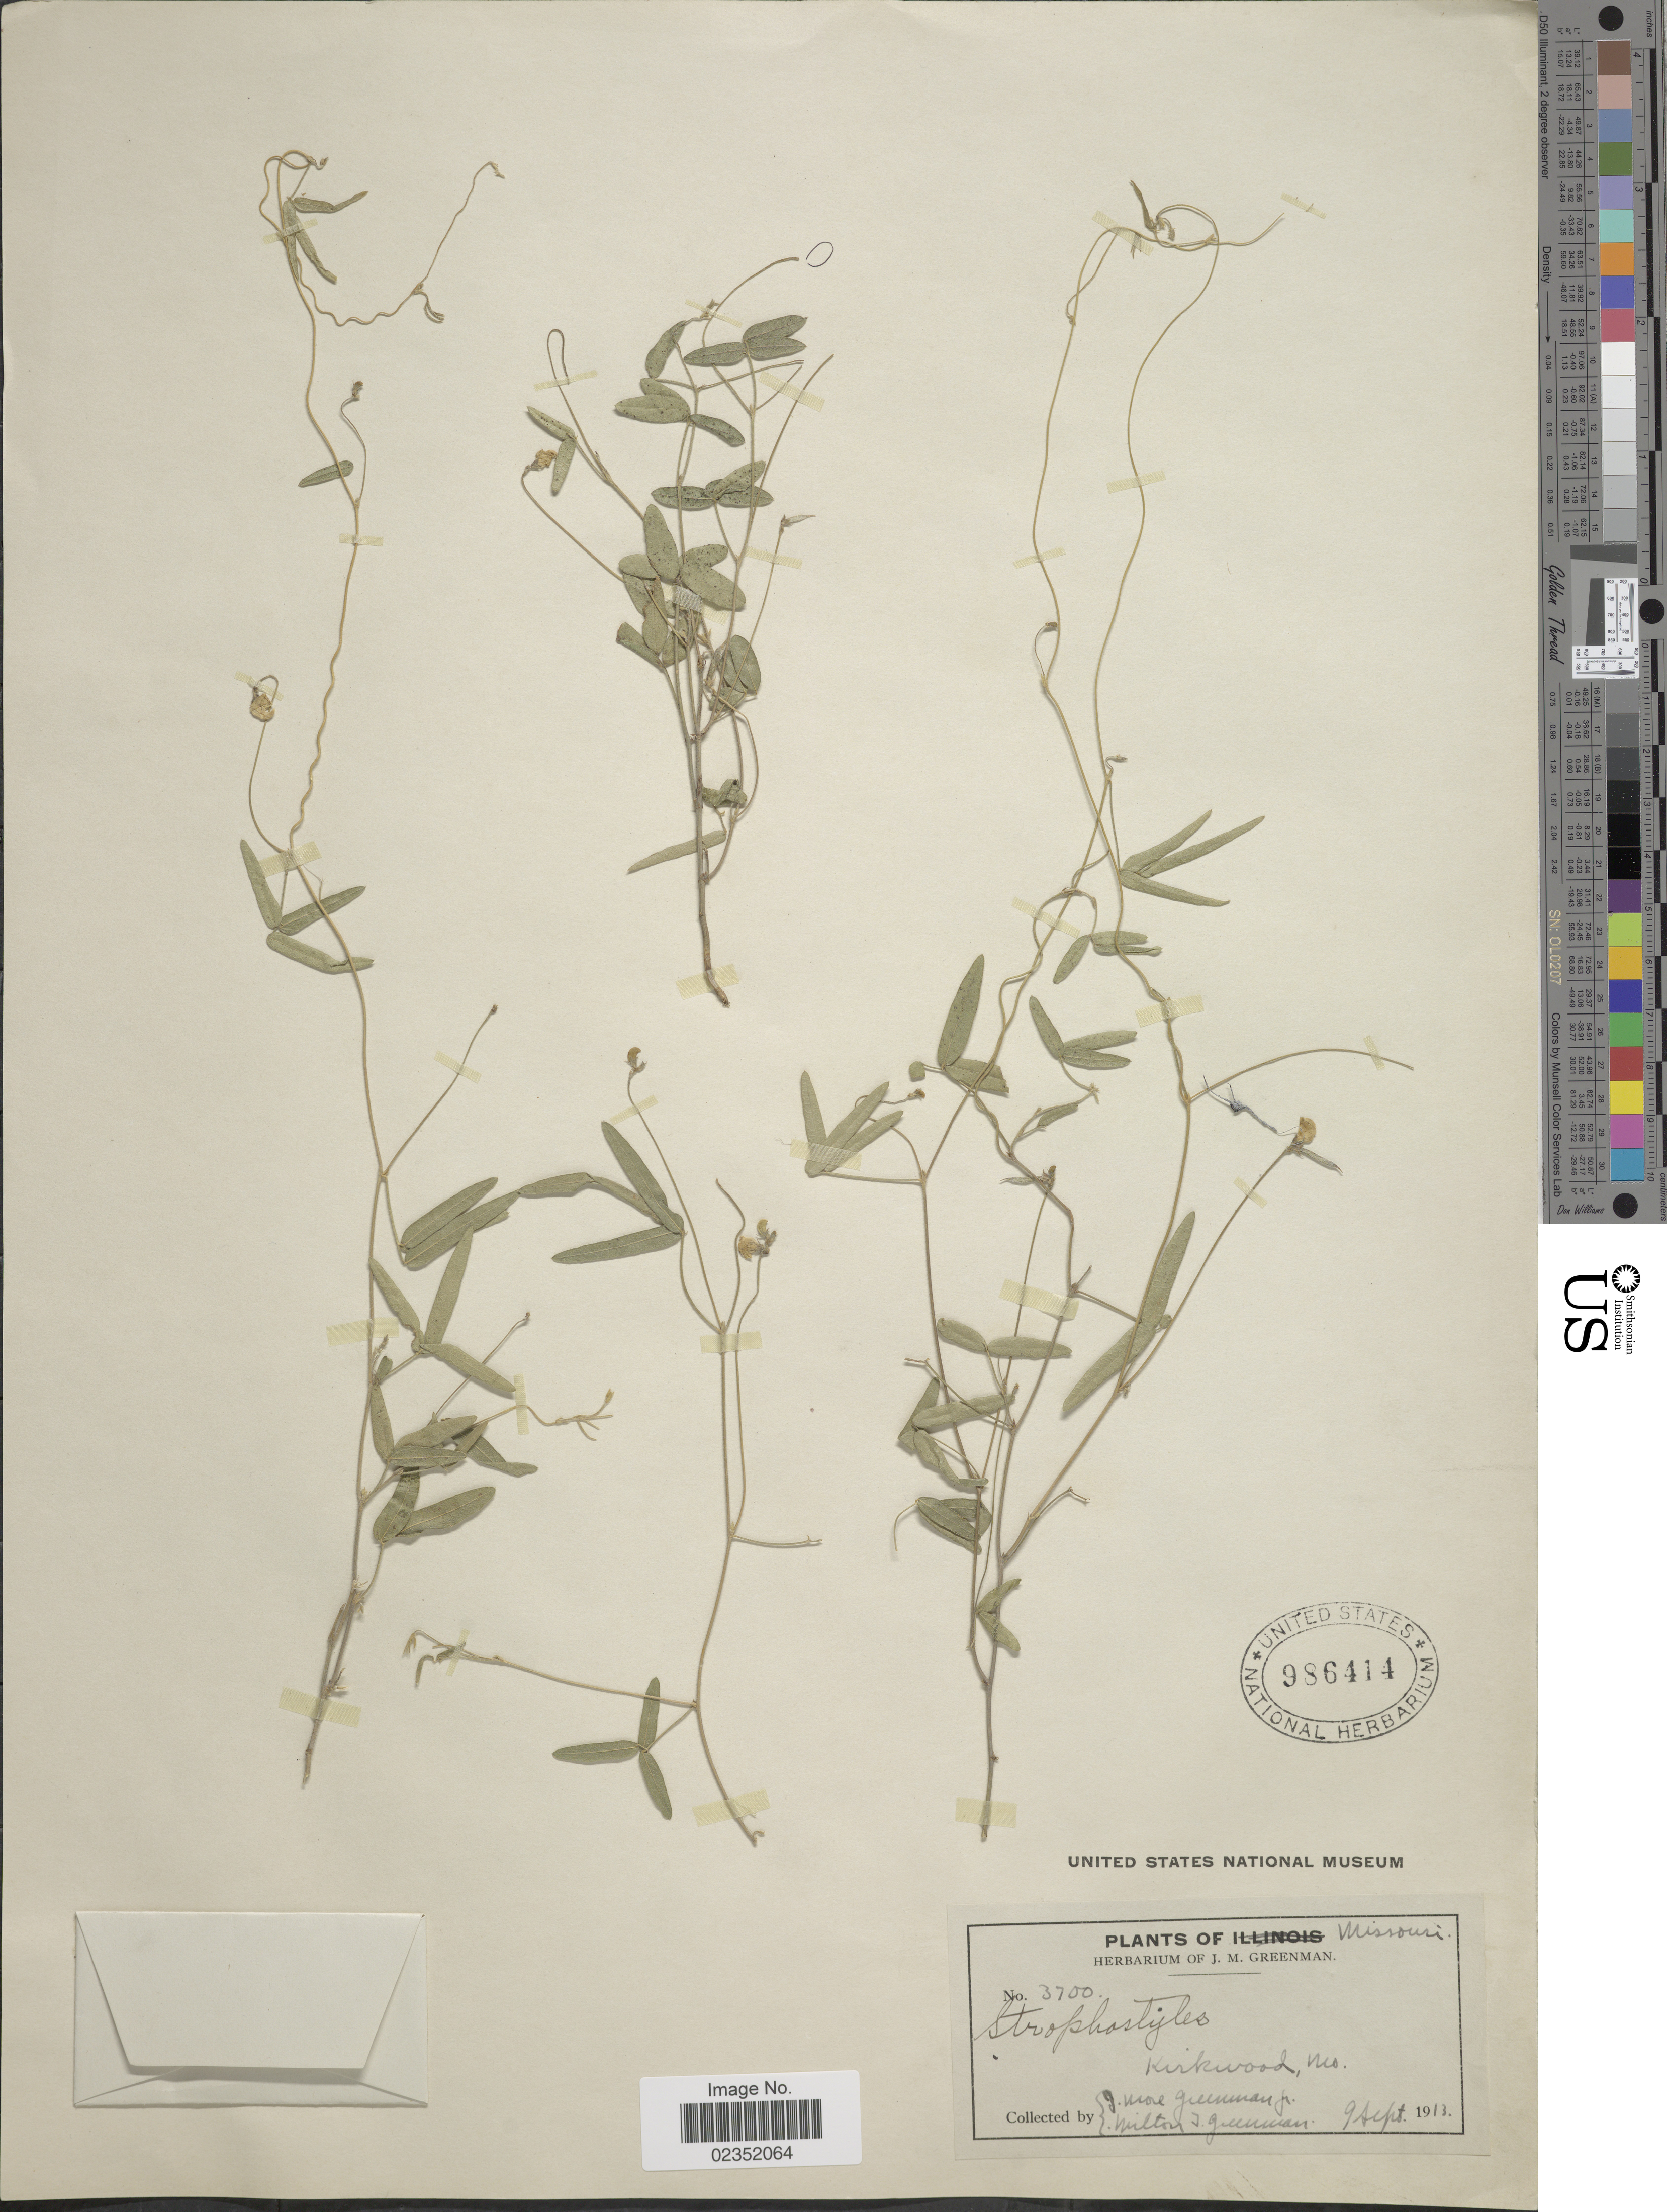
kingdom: Plantae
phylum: Tracheophyta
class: Magnoliopsida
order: Fabales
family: Fabaceae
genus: Strophostyles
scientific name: Strophostyles leiosperma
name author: (Torr. & A. Gray) Piper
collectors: J. M. Greenman & M. Greenman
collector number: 3700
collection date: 1913-09-09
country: United States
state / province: Missouri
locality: Kirkwood.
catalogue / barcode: US 986414